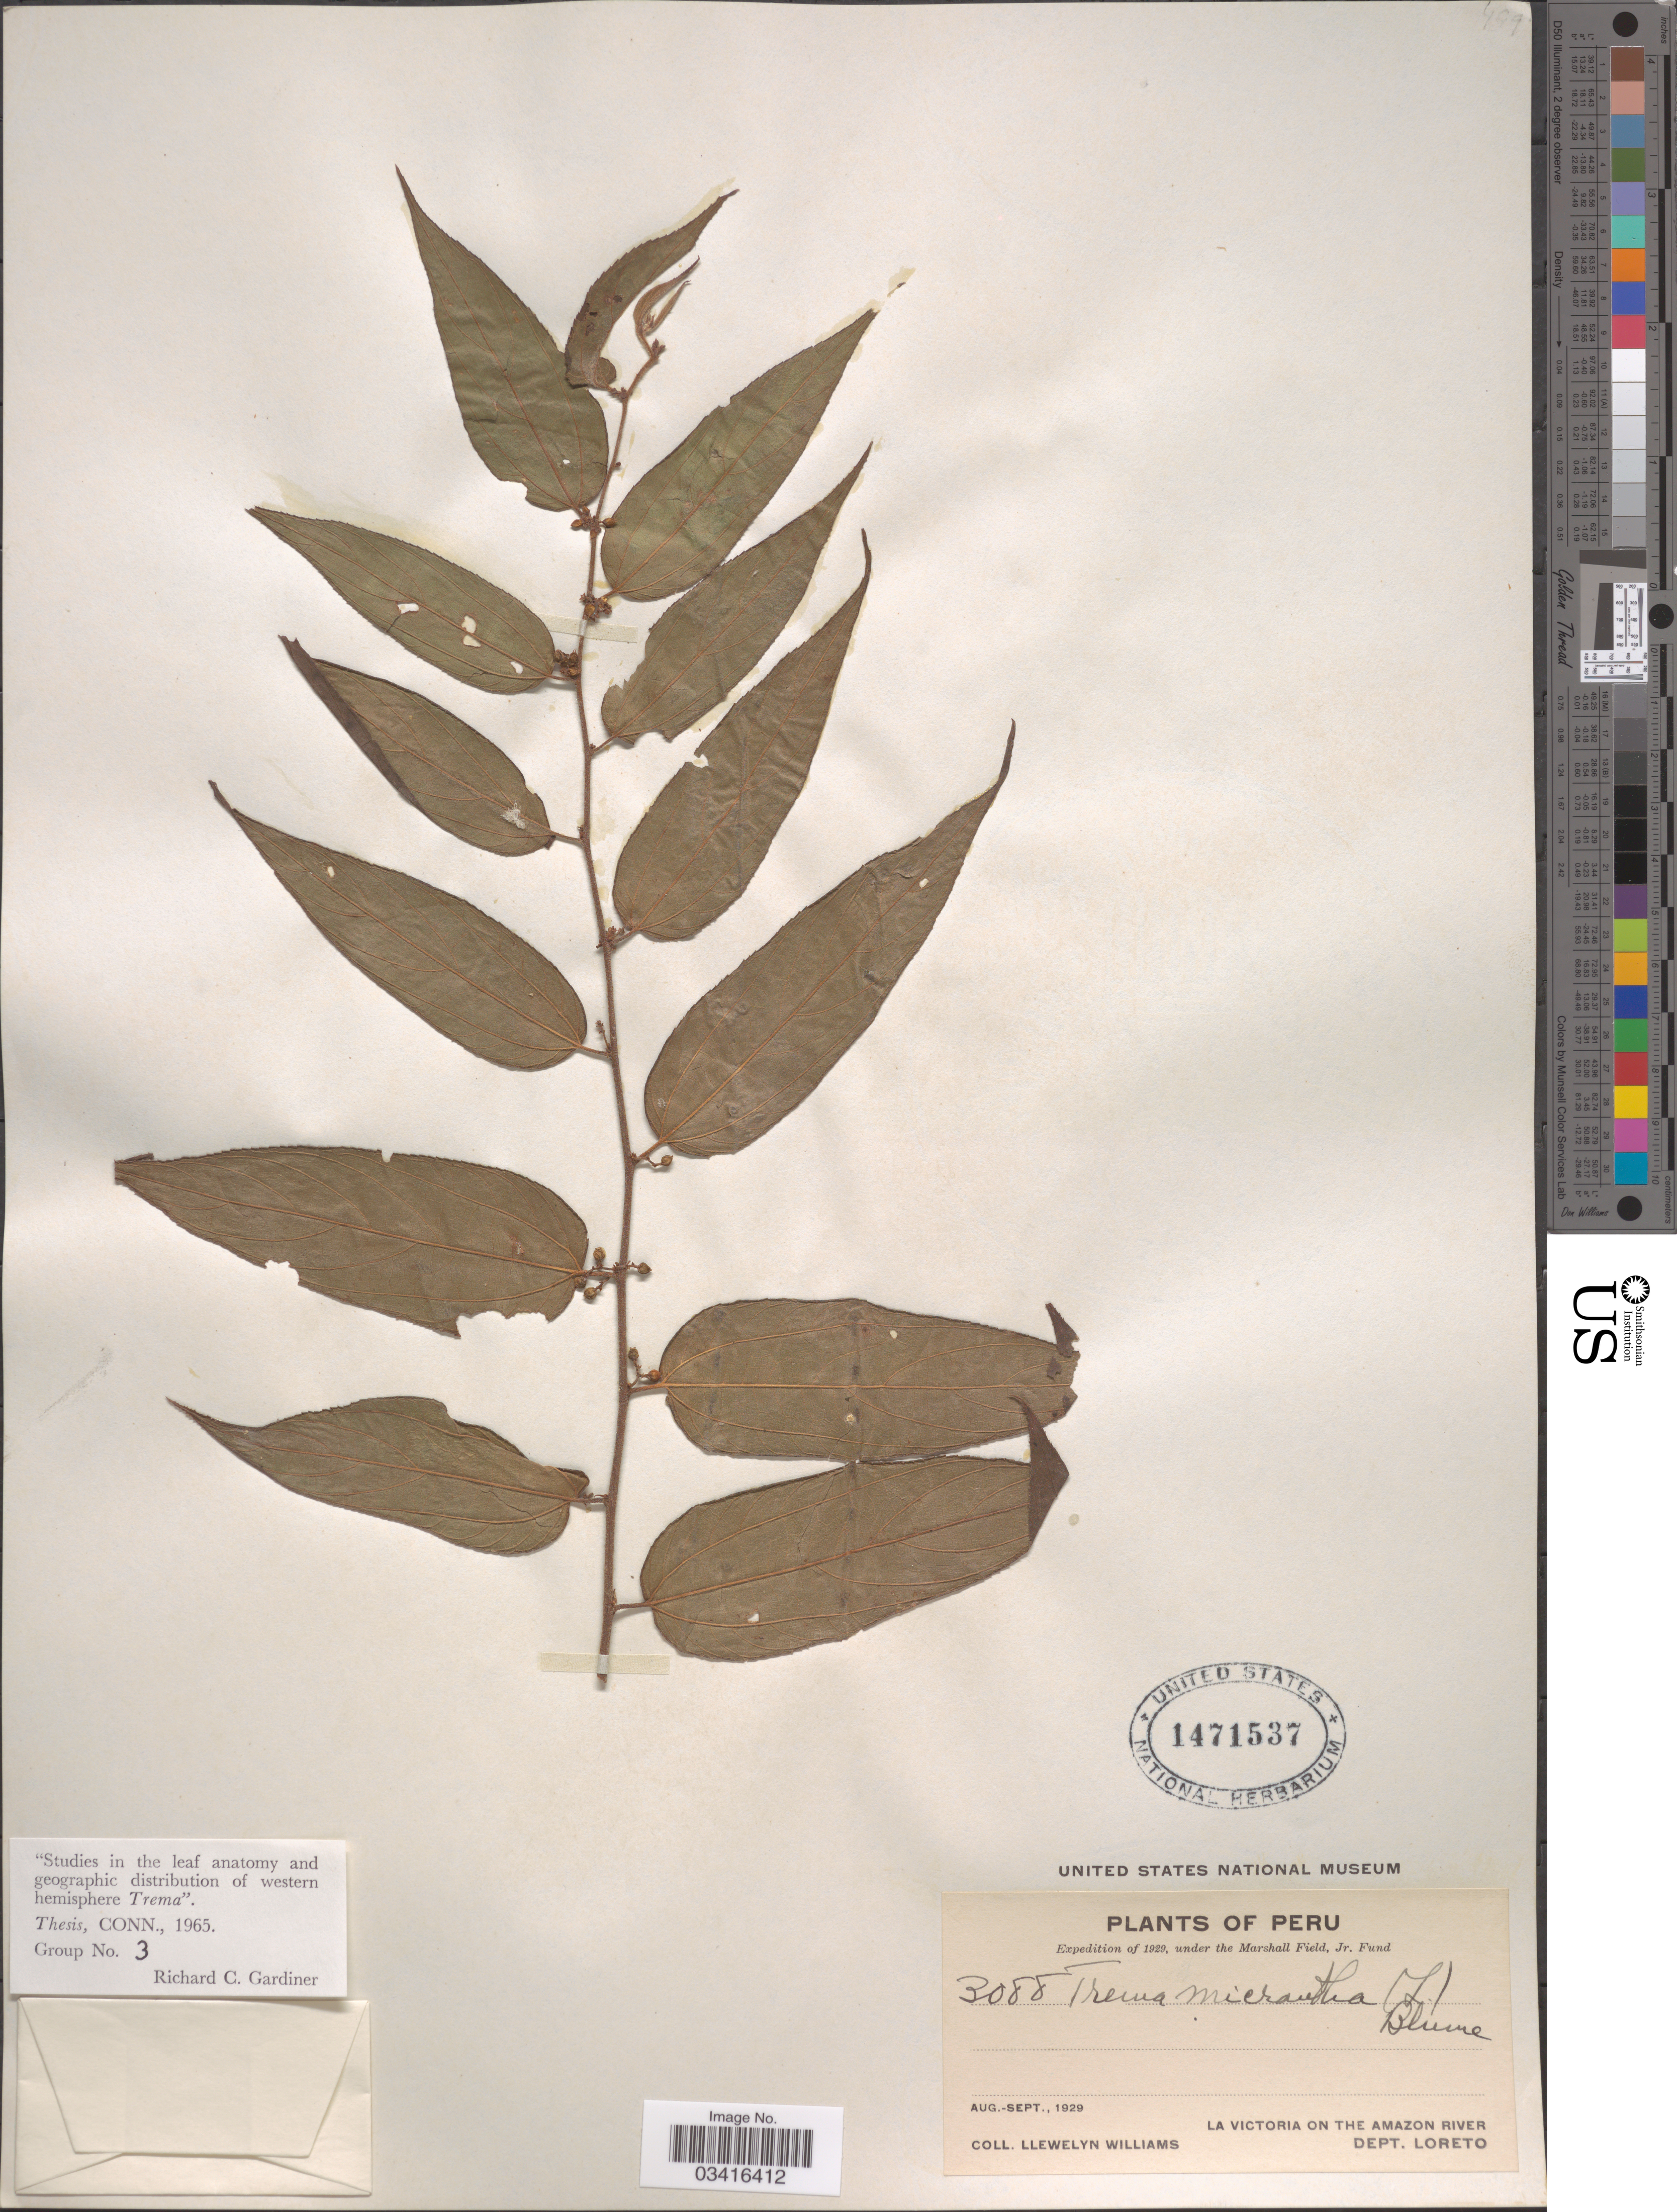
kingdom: Plantae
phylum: Tracheophyta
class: Magnoliopsida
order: Rosales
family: Cannabaceae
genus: Trema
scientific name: Trema micranthum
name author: (L.) Blume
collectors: Ll. Williams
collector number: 3088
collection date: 1929-08/1929-09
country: Peru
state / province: Loreto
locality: La Victoria on the Amazon River. Dept. Loreto.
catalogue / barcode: US 1471537